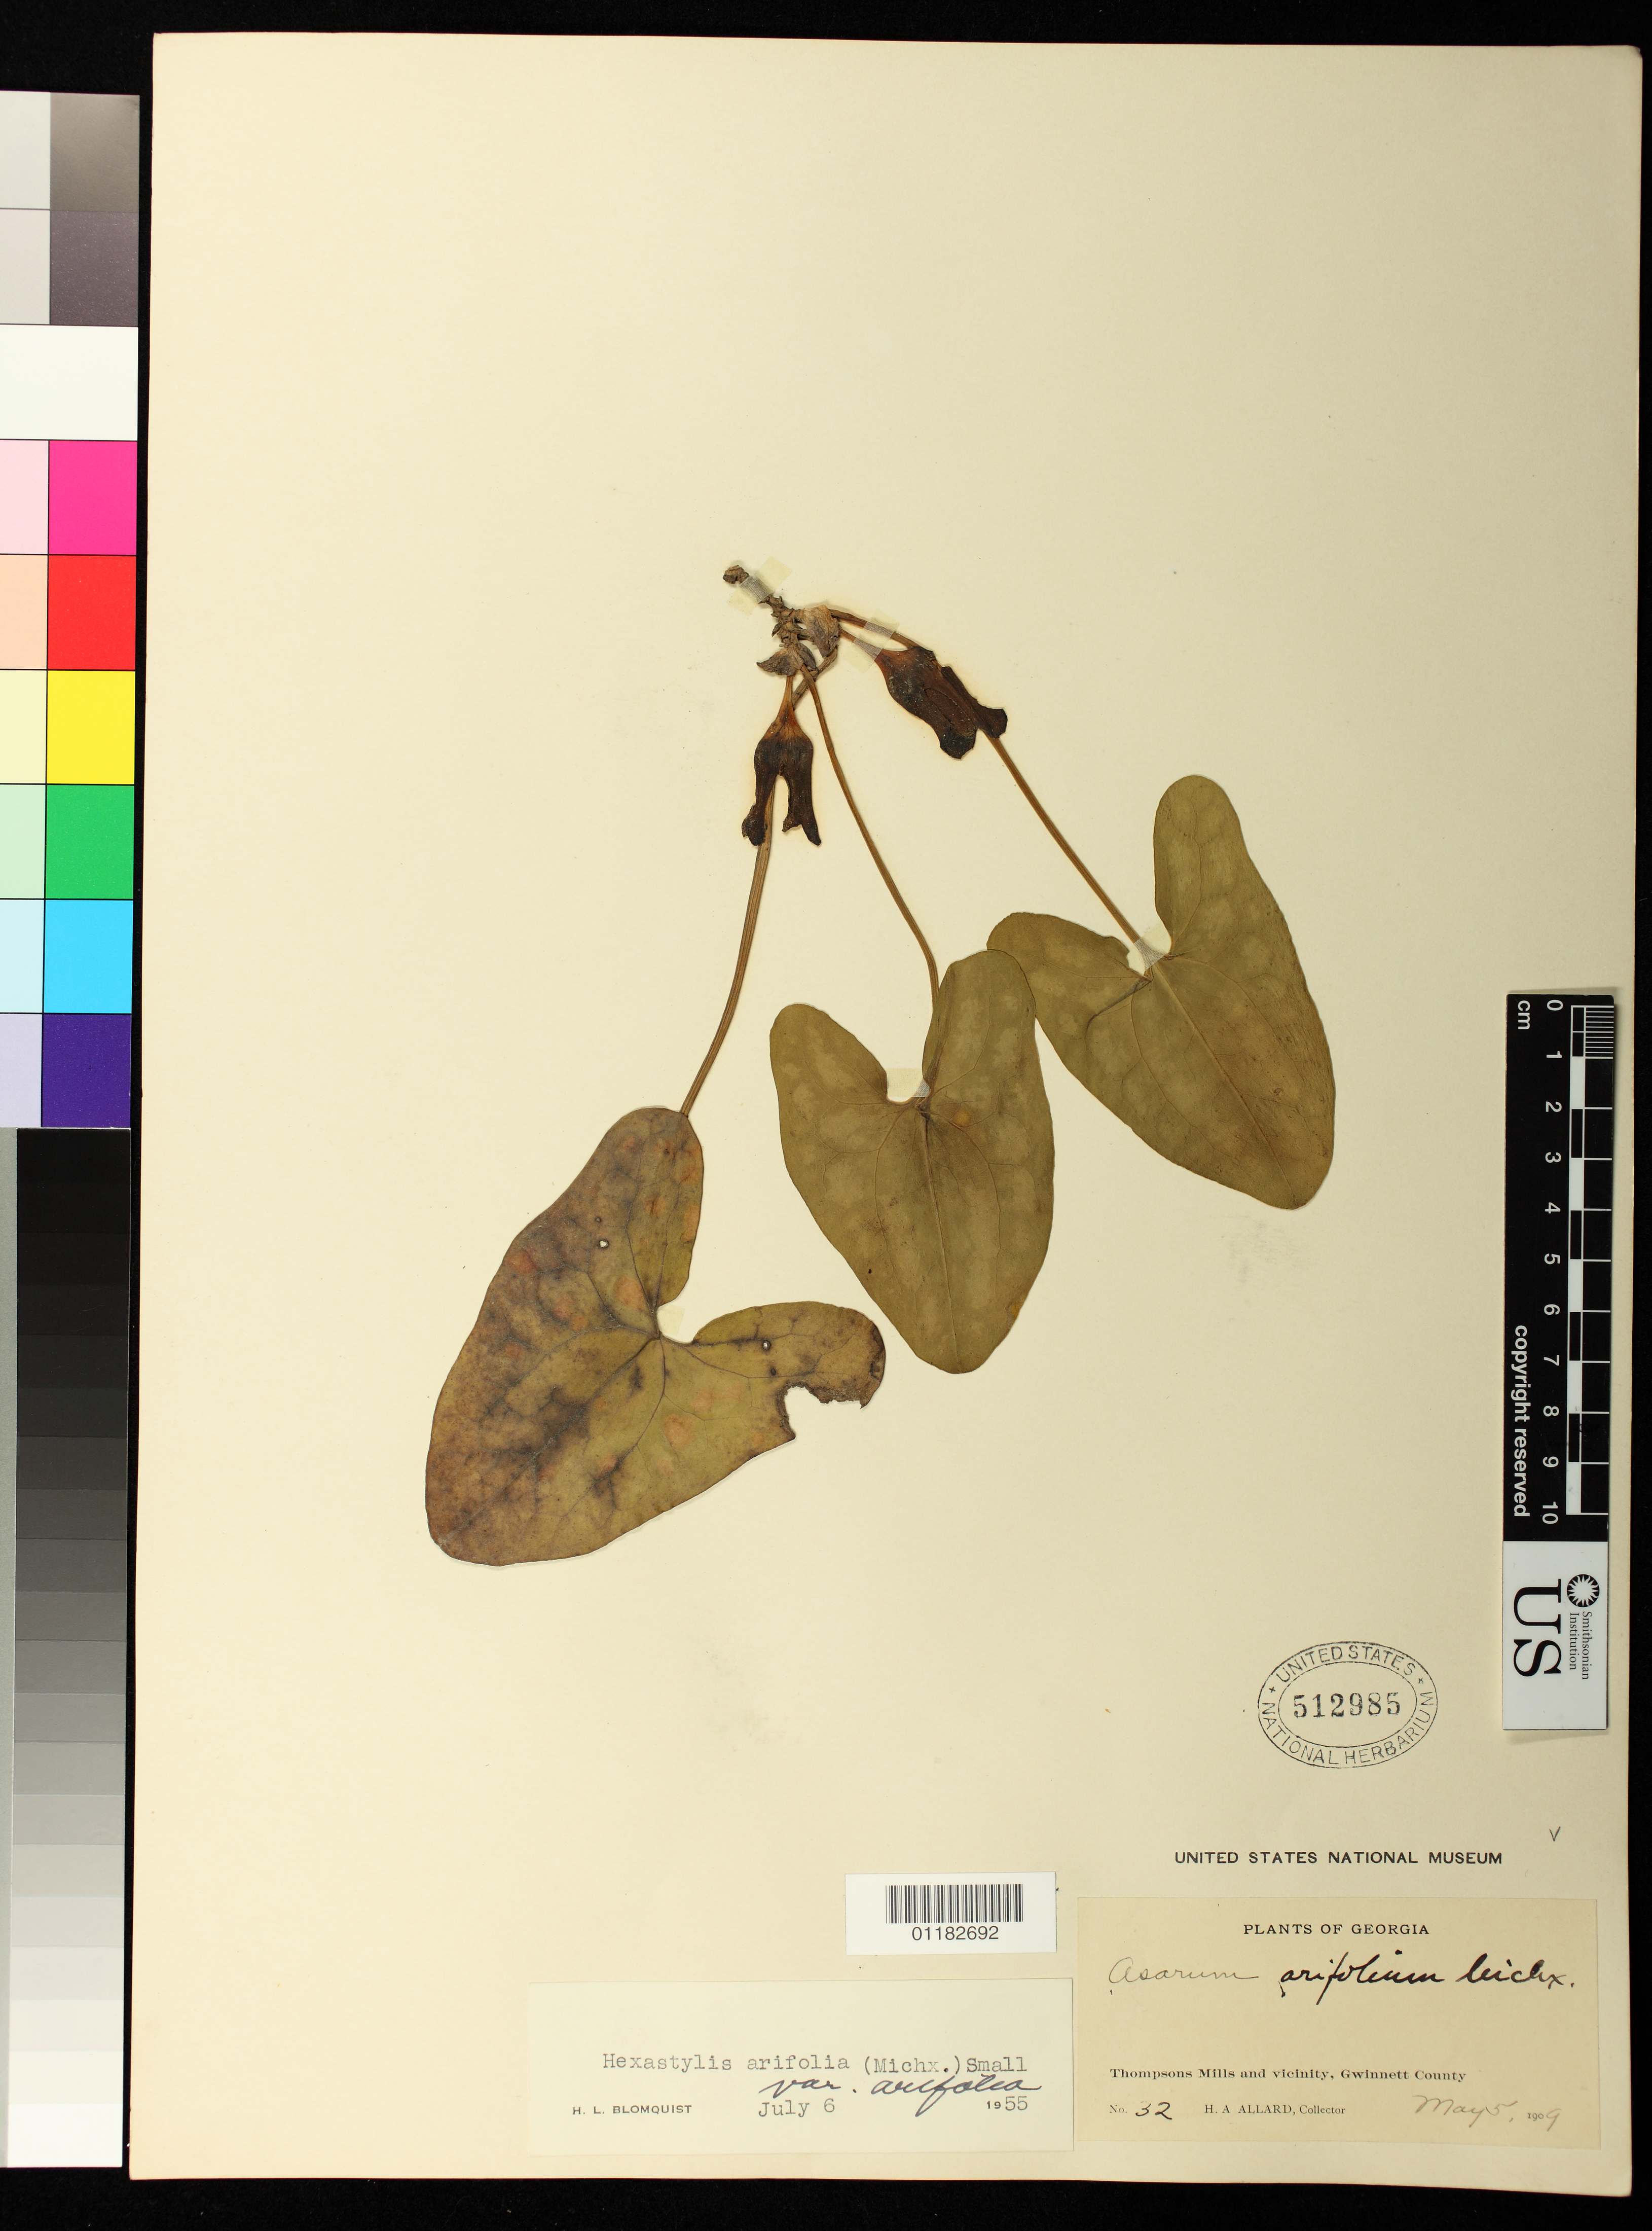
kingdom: Plantae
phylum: Tracheophyta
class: Magnoliopsida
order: Piperales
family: Aristolochiaceae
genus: Hexastylis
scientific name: Hexastylis arifolia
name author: (Michx.) Small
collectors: H. A. Allard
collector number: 32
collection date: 1909-05-05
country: United States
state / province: Georgia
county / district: Gwinnett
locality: Thompsons Mills and vicinity, Gwinnett County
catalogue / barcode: US 512985